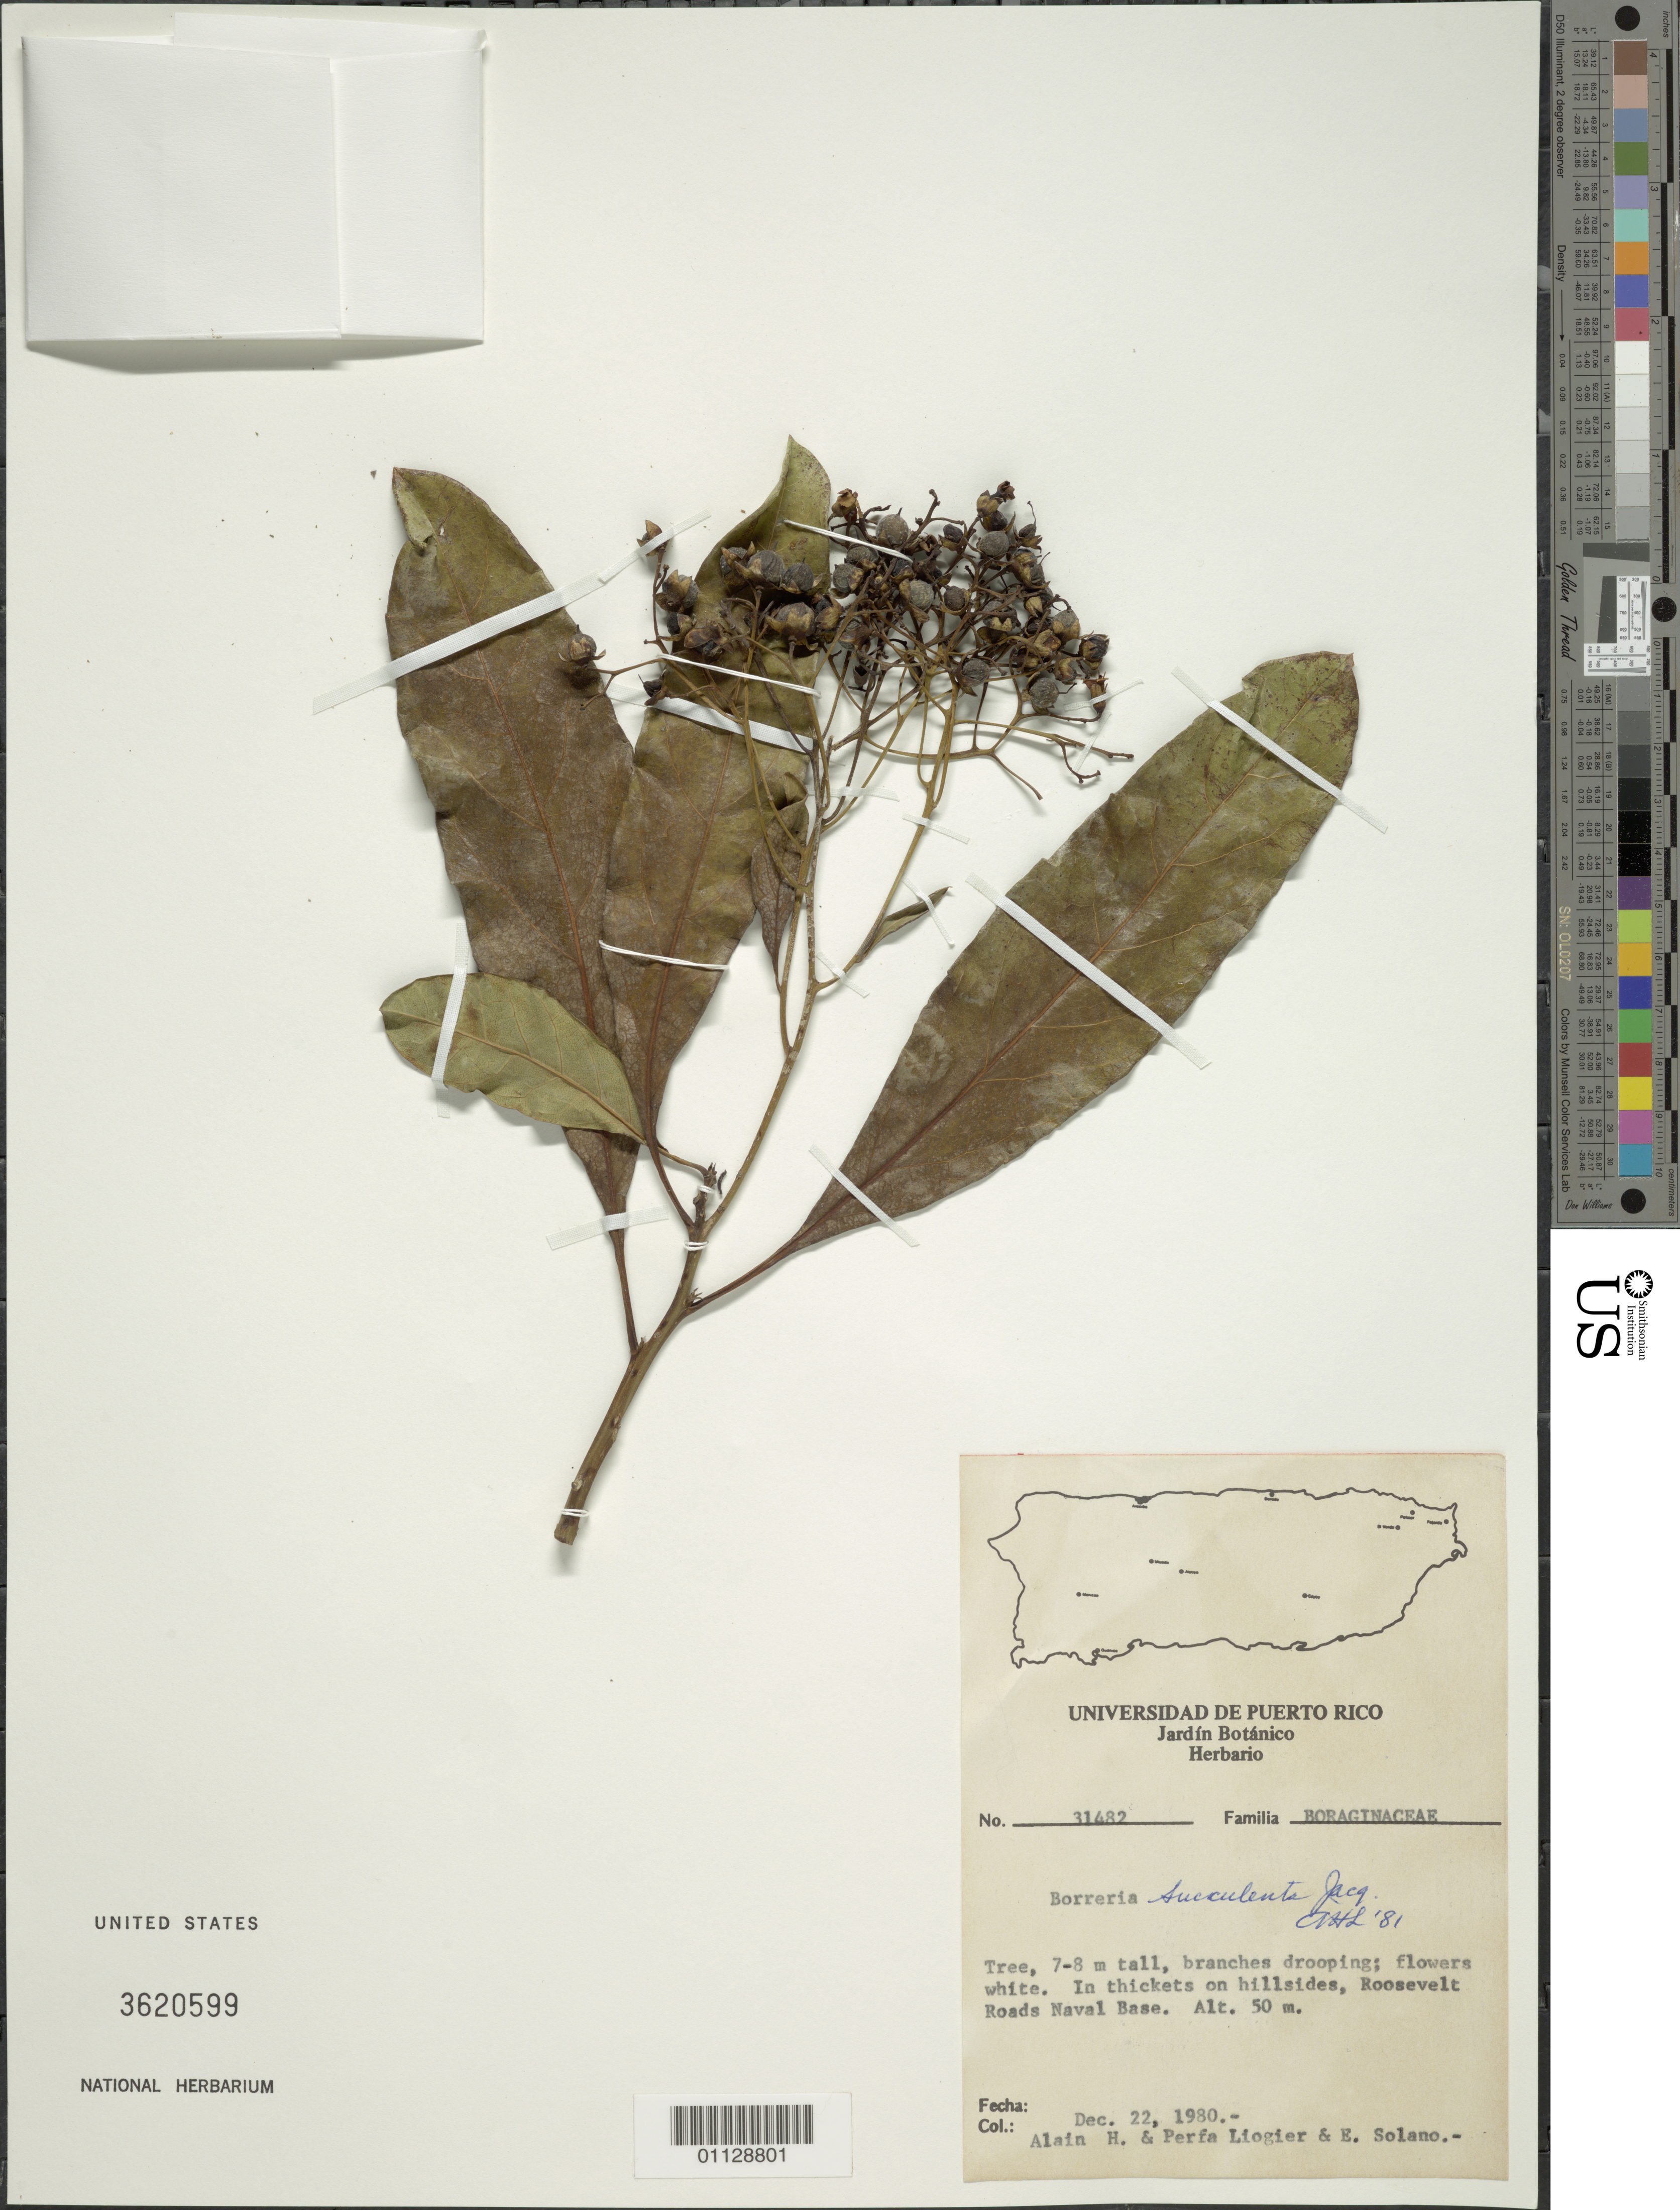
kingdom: Plantae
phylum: Tracheophyta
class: Magnoliopsida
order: Boraginales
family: Ehretiaceae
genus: Bourreria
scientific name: Bourreria succulenta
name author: Jacq.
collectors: J. Solano, A. H. Liogier & A. Haines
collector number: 31482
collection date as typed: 22 Dec 1980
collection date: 1980-12-22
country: Puerto Rico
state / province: Ceiba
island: Puerto Rico I.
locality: In the thicket of hillside, Roosevelt Roads Naval Base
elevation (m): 50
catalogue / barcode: US 3620599